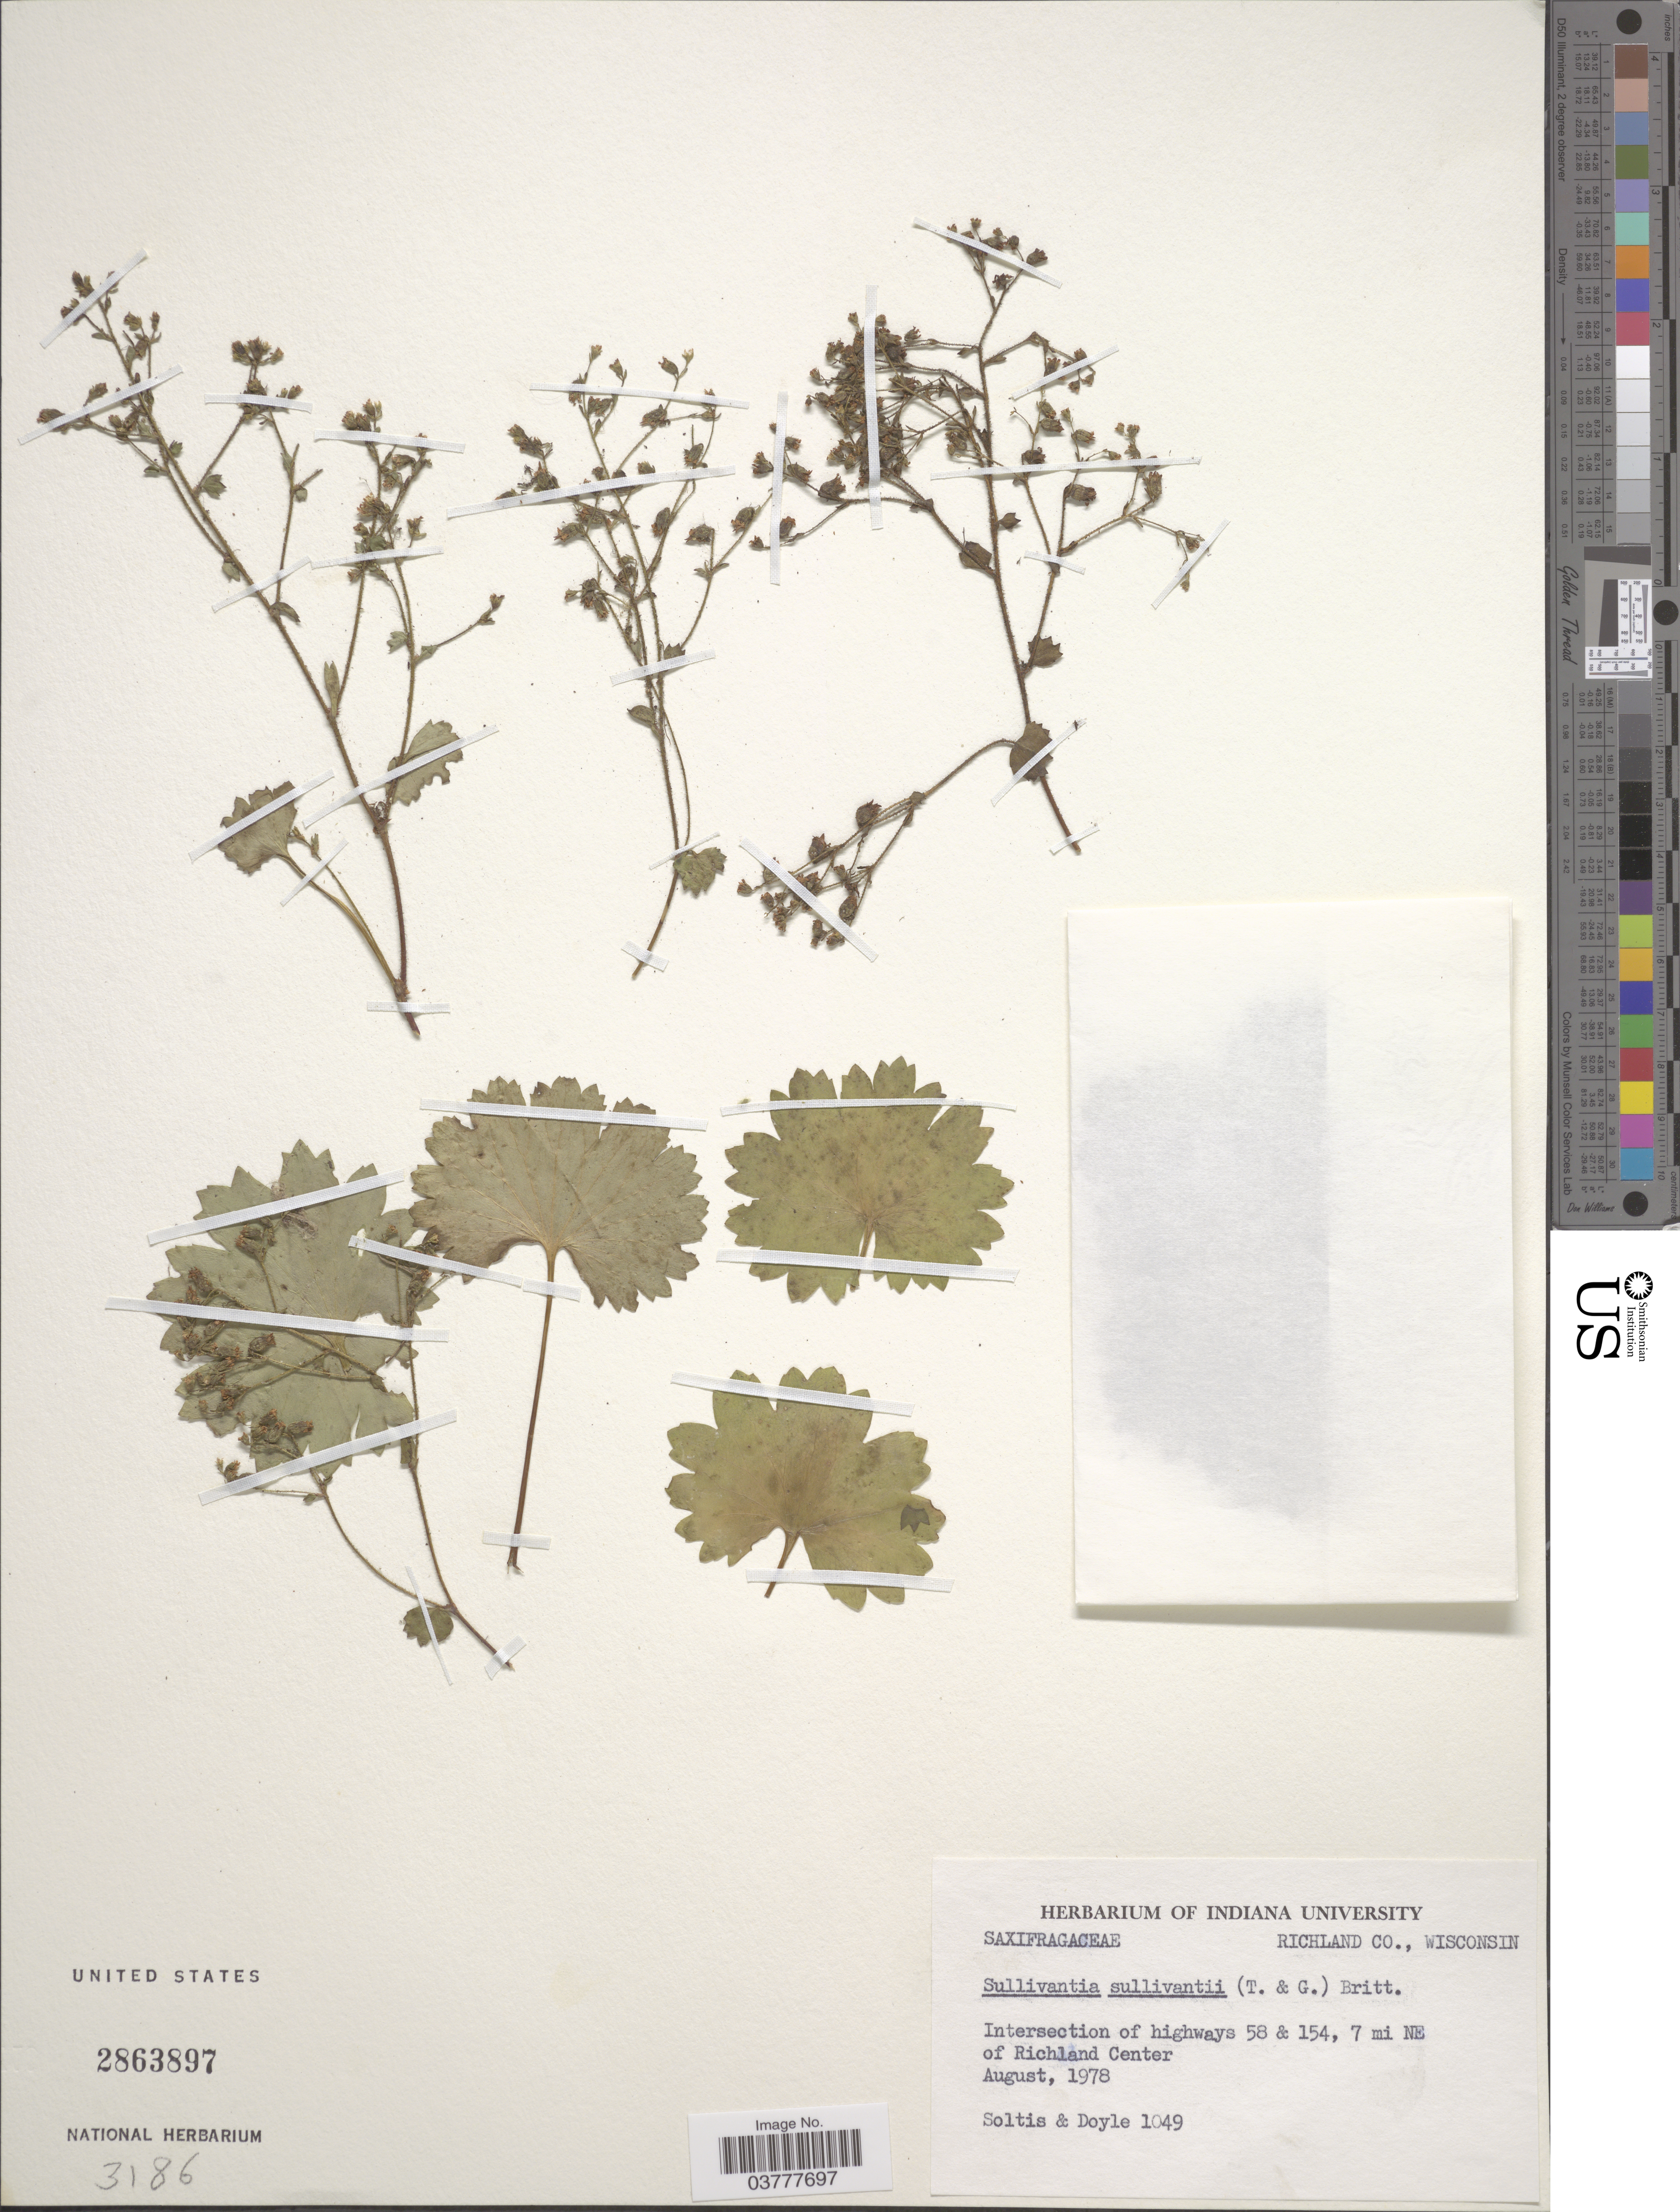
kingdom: Plantae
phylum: Tracheophyta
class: Magnoliopsida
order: Saxifragales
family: Saxifragaceae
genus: Sullivantia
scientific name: Sullivantia renifolia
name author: Rosend.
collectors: -. Soltis & -. Doyle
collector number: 1049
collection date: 1978-08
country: United States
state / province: Wisconsin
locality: Richland Co. Intersection of highways 58 & 154, 7 mi NE of Richland Center.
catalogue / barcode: US 2863897